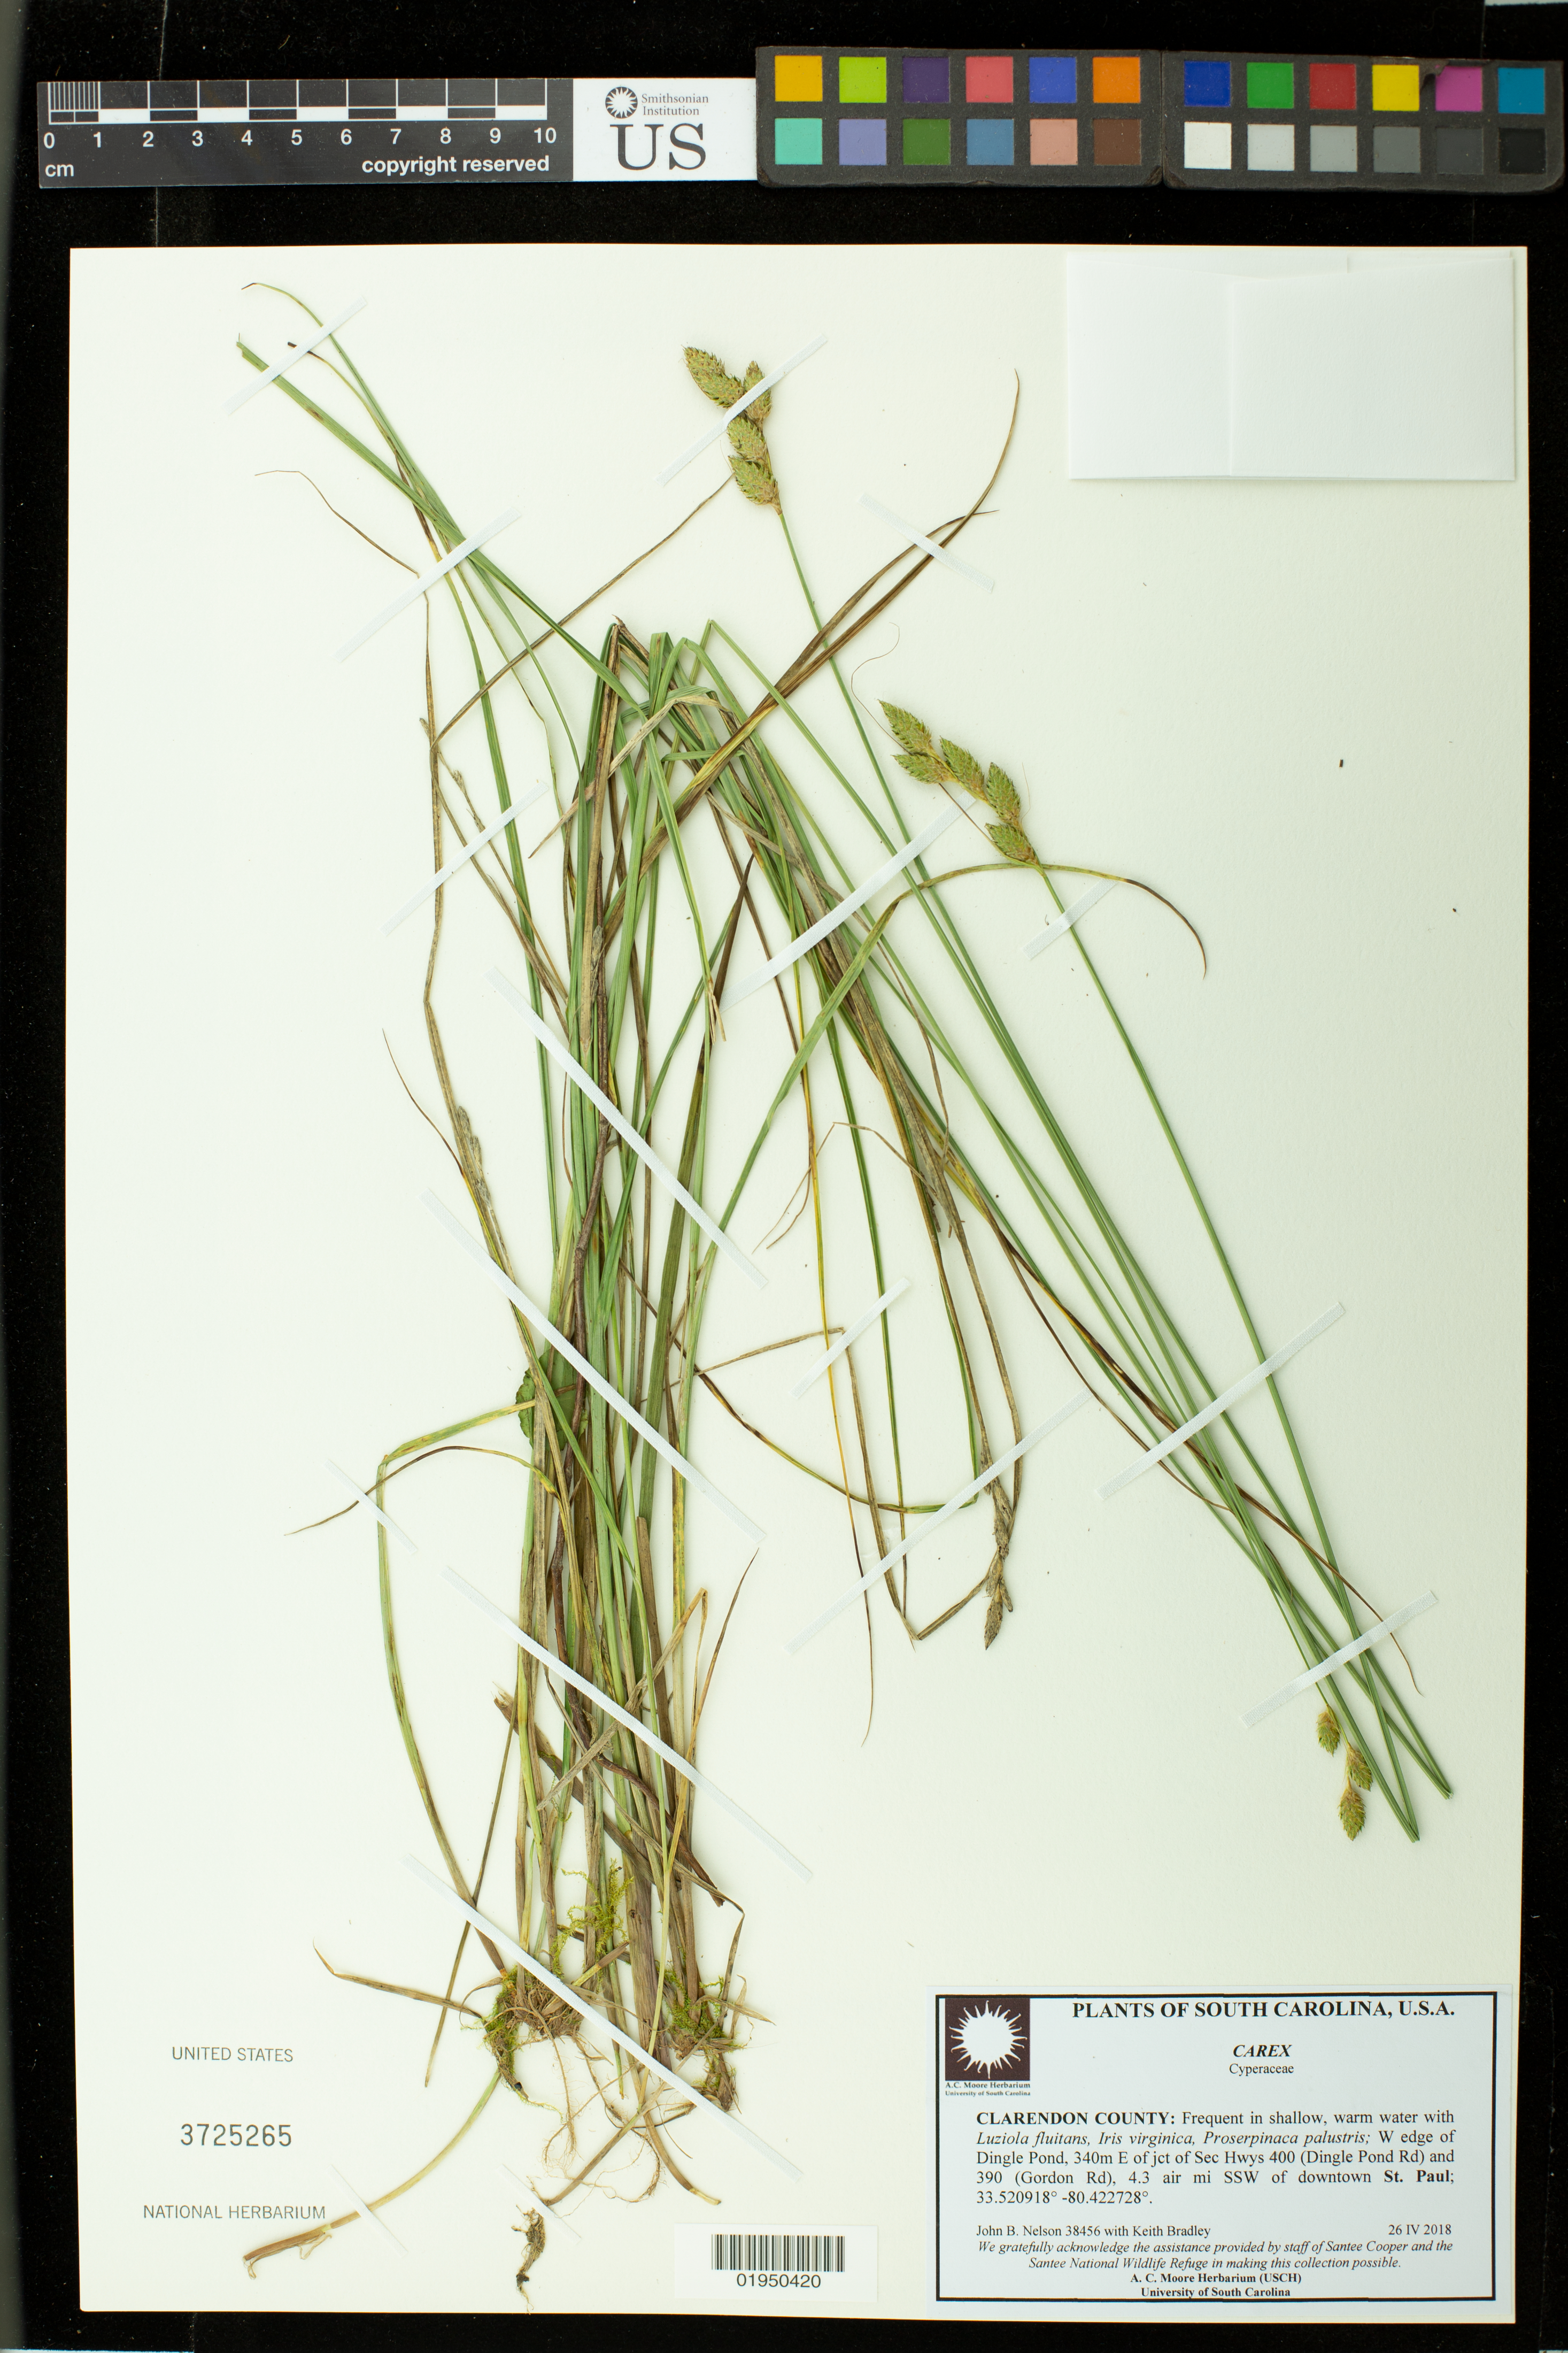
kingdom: Plantae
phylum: Tracheophyta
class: Liliopsida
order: Poales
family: Cyperaceae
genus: Carex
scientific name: Carex longii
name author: Mack.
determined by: Strong, Mark T., (BOT), Smithsonian Institution - National Museum of Natural History (UNITED STATES)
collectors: J. Nelson & K. Bradley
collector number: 38456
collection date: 2018-04-26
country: United States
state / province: South Carolina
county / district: Clarendon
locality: W edge of Dingle Pond, 340m E of jct of See Hwys 400 (Dingle Pond Rd) and 390 (Gordon Rd) 4.3 air mi SSW of Dowtown St.Paul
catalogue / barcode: US 3725265